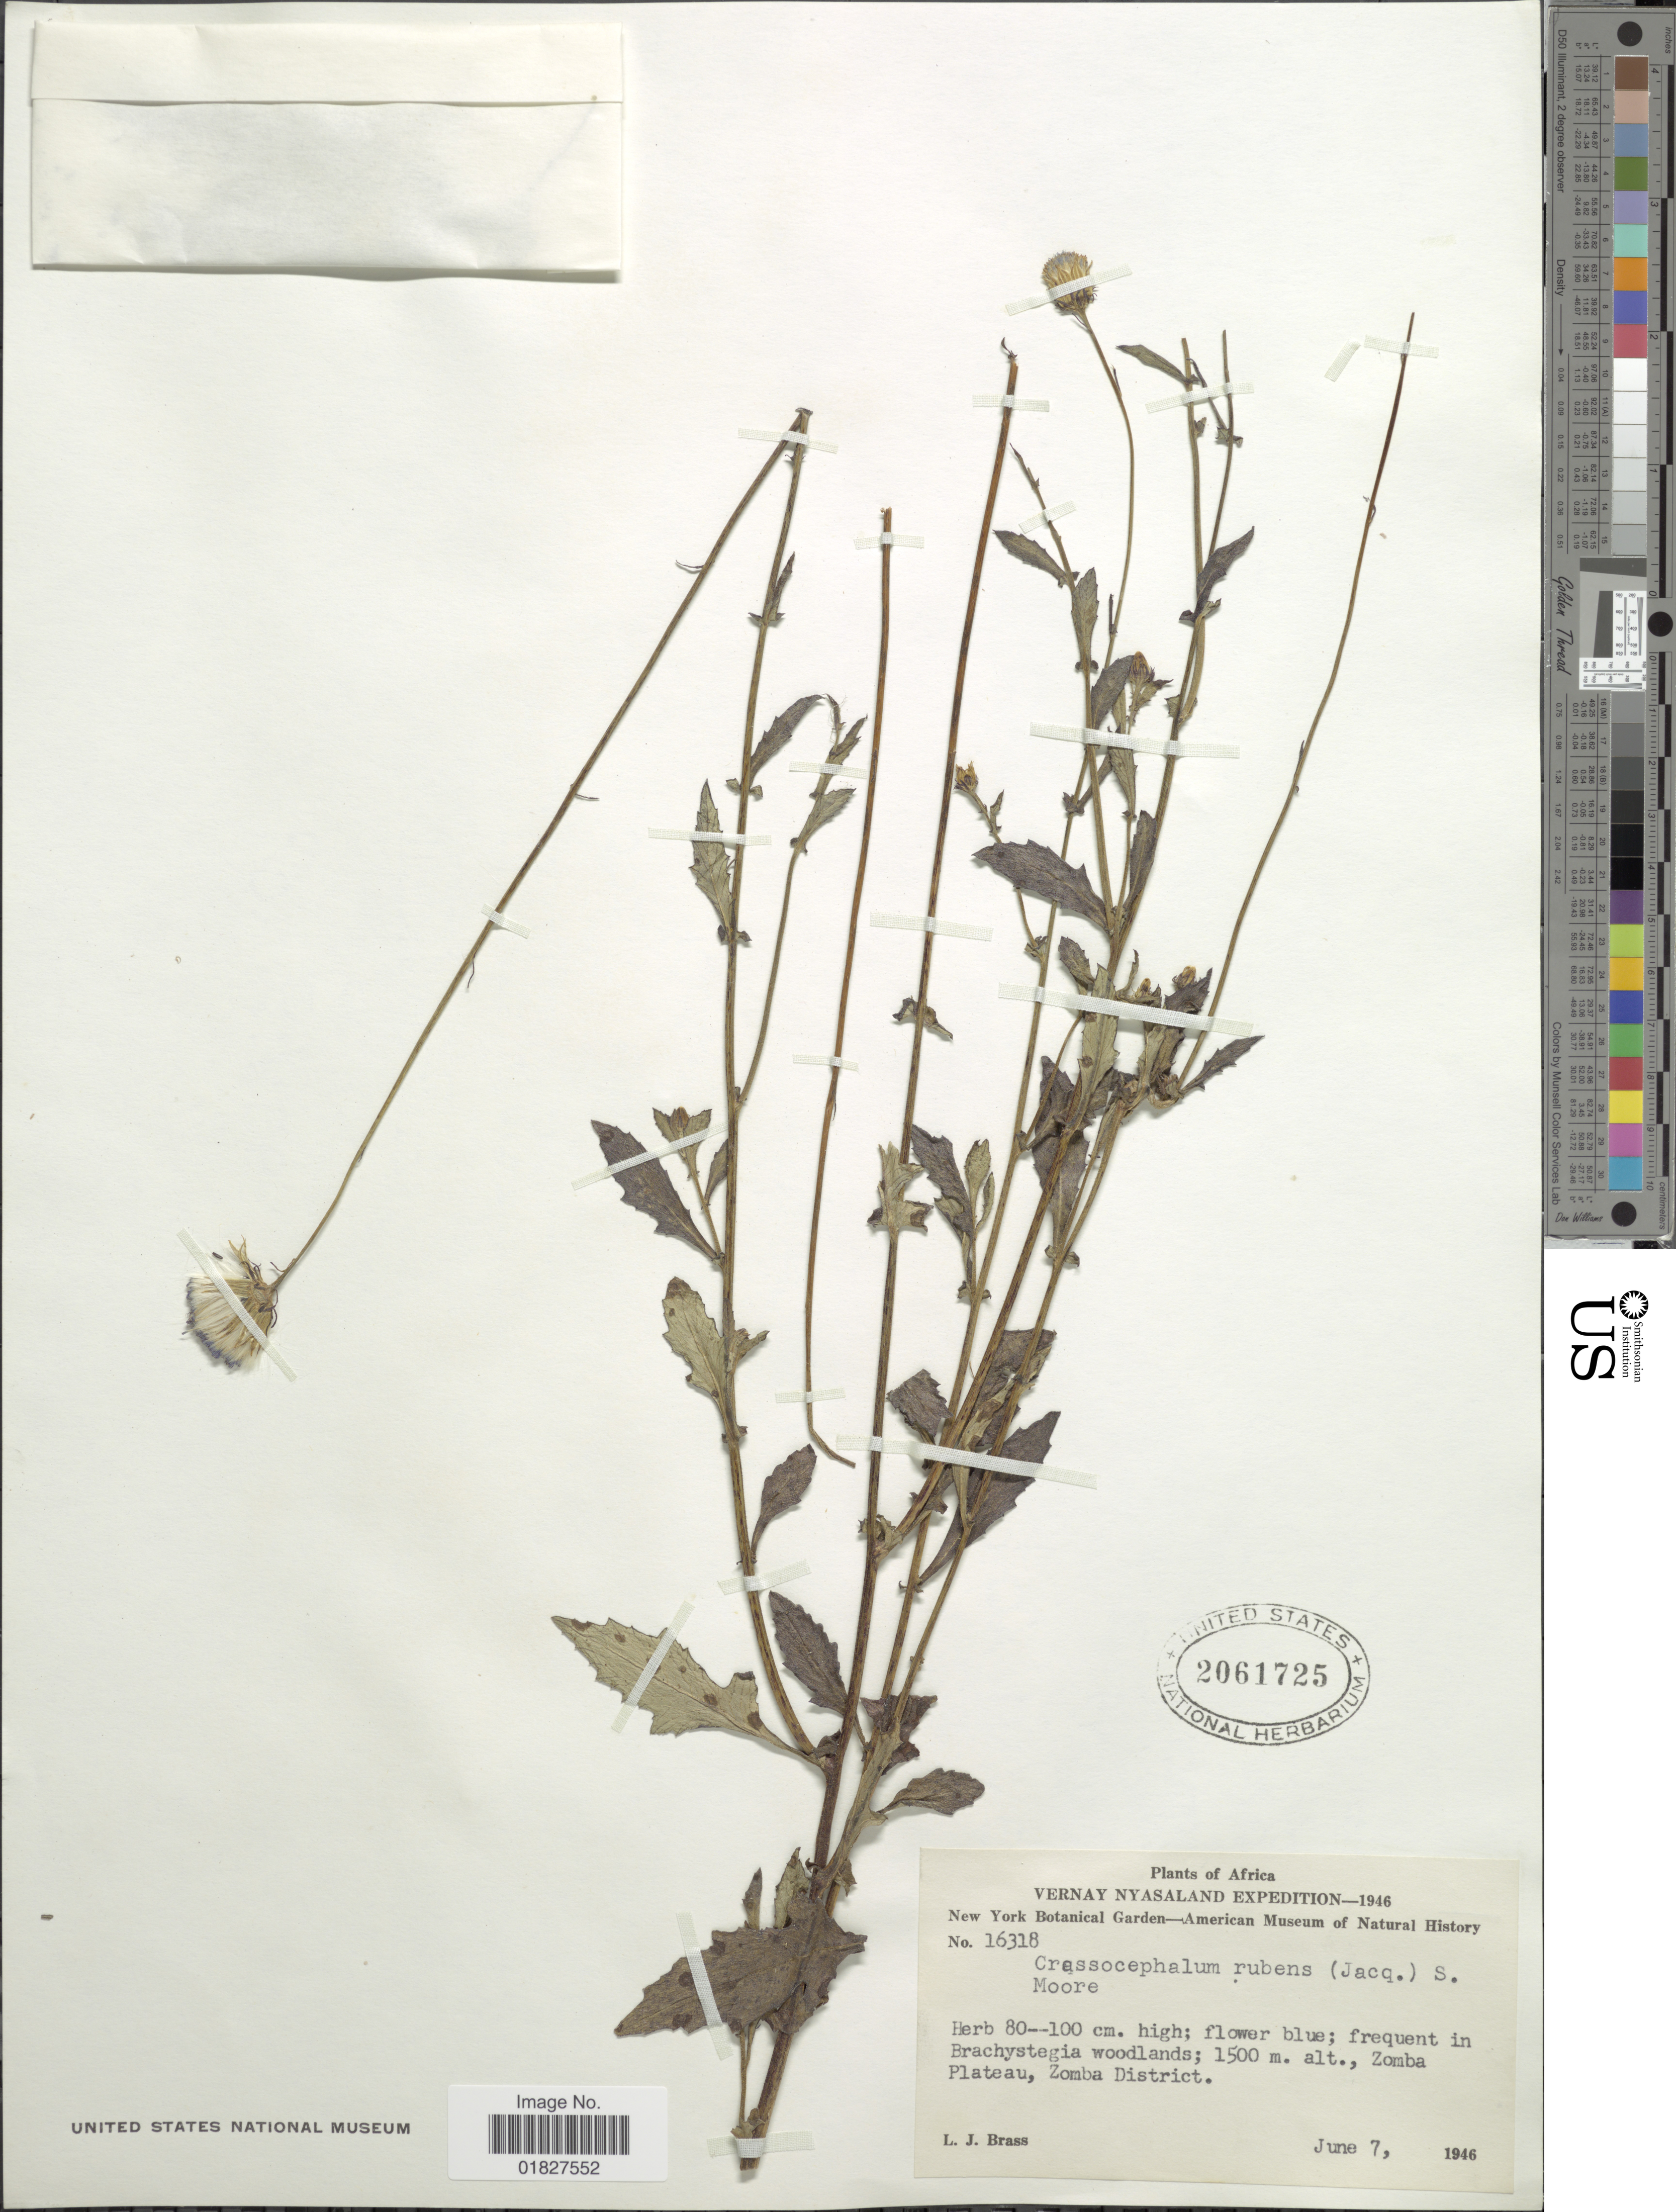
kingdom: Plantae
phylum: Tracheophyta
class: Magnoliopsida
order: Asterales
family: Asteraceae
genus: Crassocephalum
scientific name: Crassocephalum rubens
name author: (Juss. ex Jacq.) S. Moore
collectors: L. J. Brass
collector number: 16318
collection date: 1946-06-07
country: Malawi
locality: Africa, Vernay Nyasaland, Zomba Plateau, Zomba District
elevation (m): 1500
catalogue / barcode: US 2061725